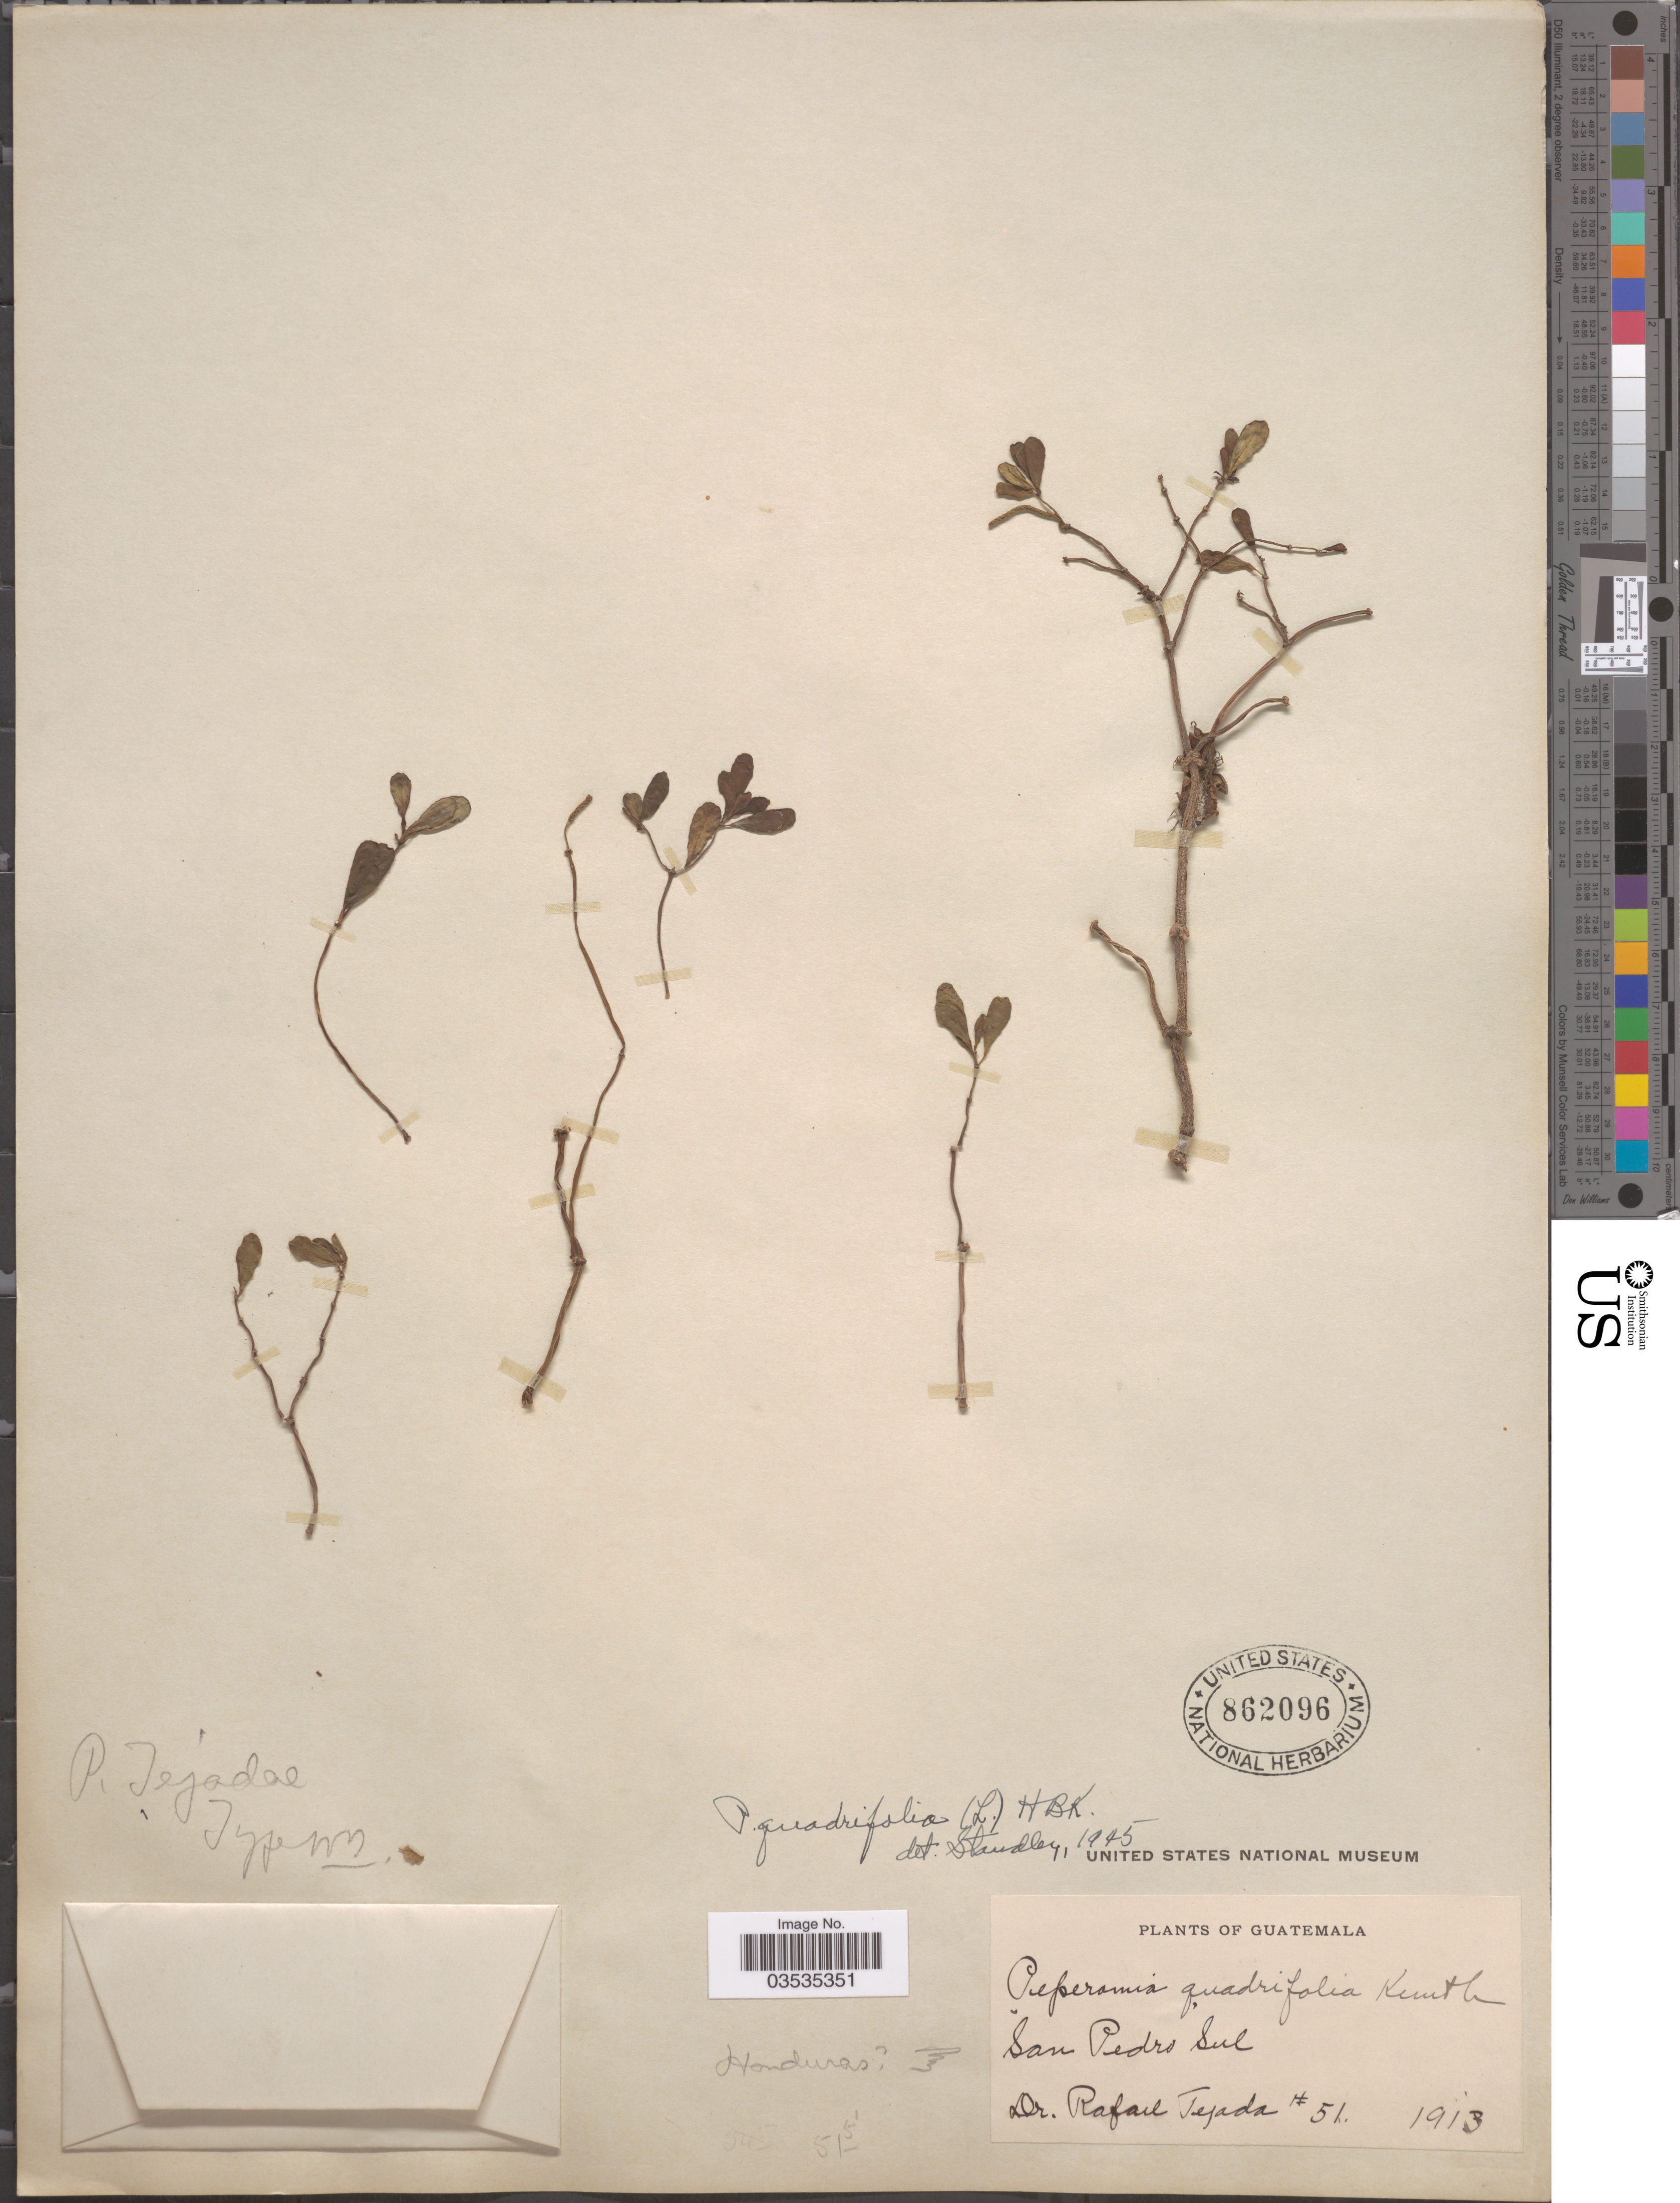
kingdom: Plantae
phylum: Tracheophyta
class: Magnoliopsida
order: Piperales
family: Piperaceae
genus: Peperomia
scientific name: Peperomia conocarpa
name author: Trel. in Yunck.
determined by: Jiménez, José Estaban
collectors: R. Tejada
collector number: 51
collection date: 1913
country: Guatemala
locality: San Pedro Sul.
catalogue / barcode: US 862096